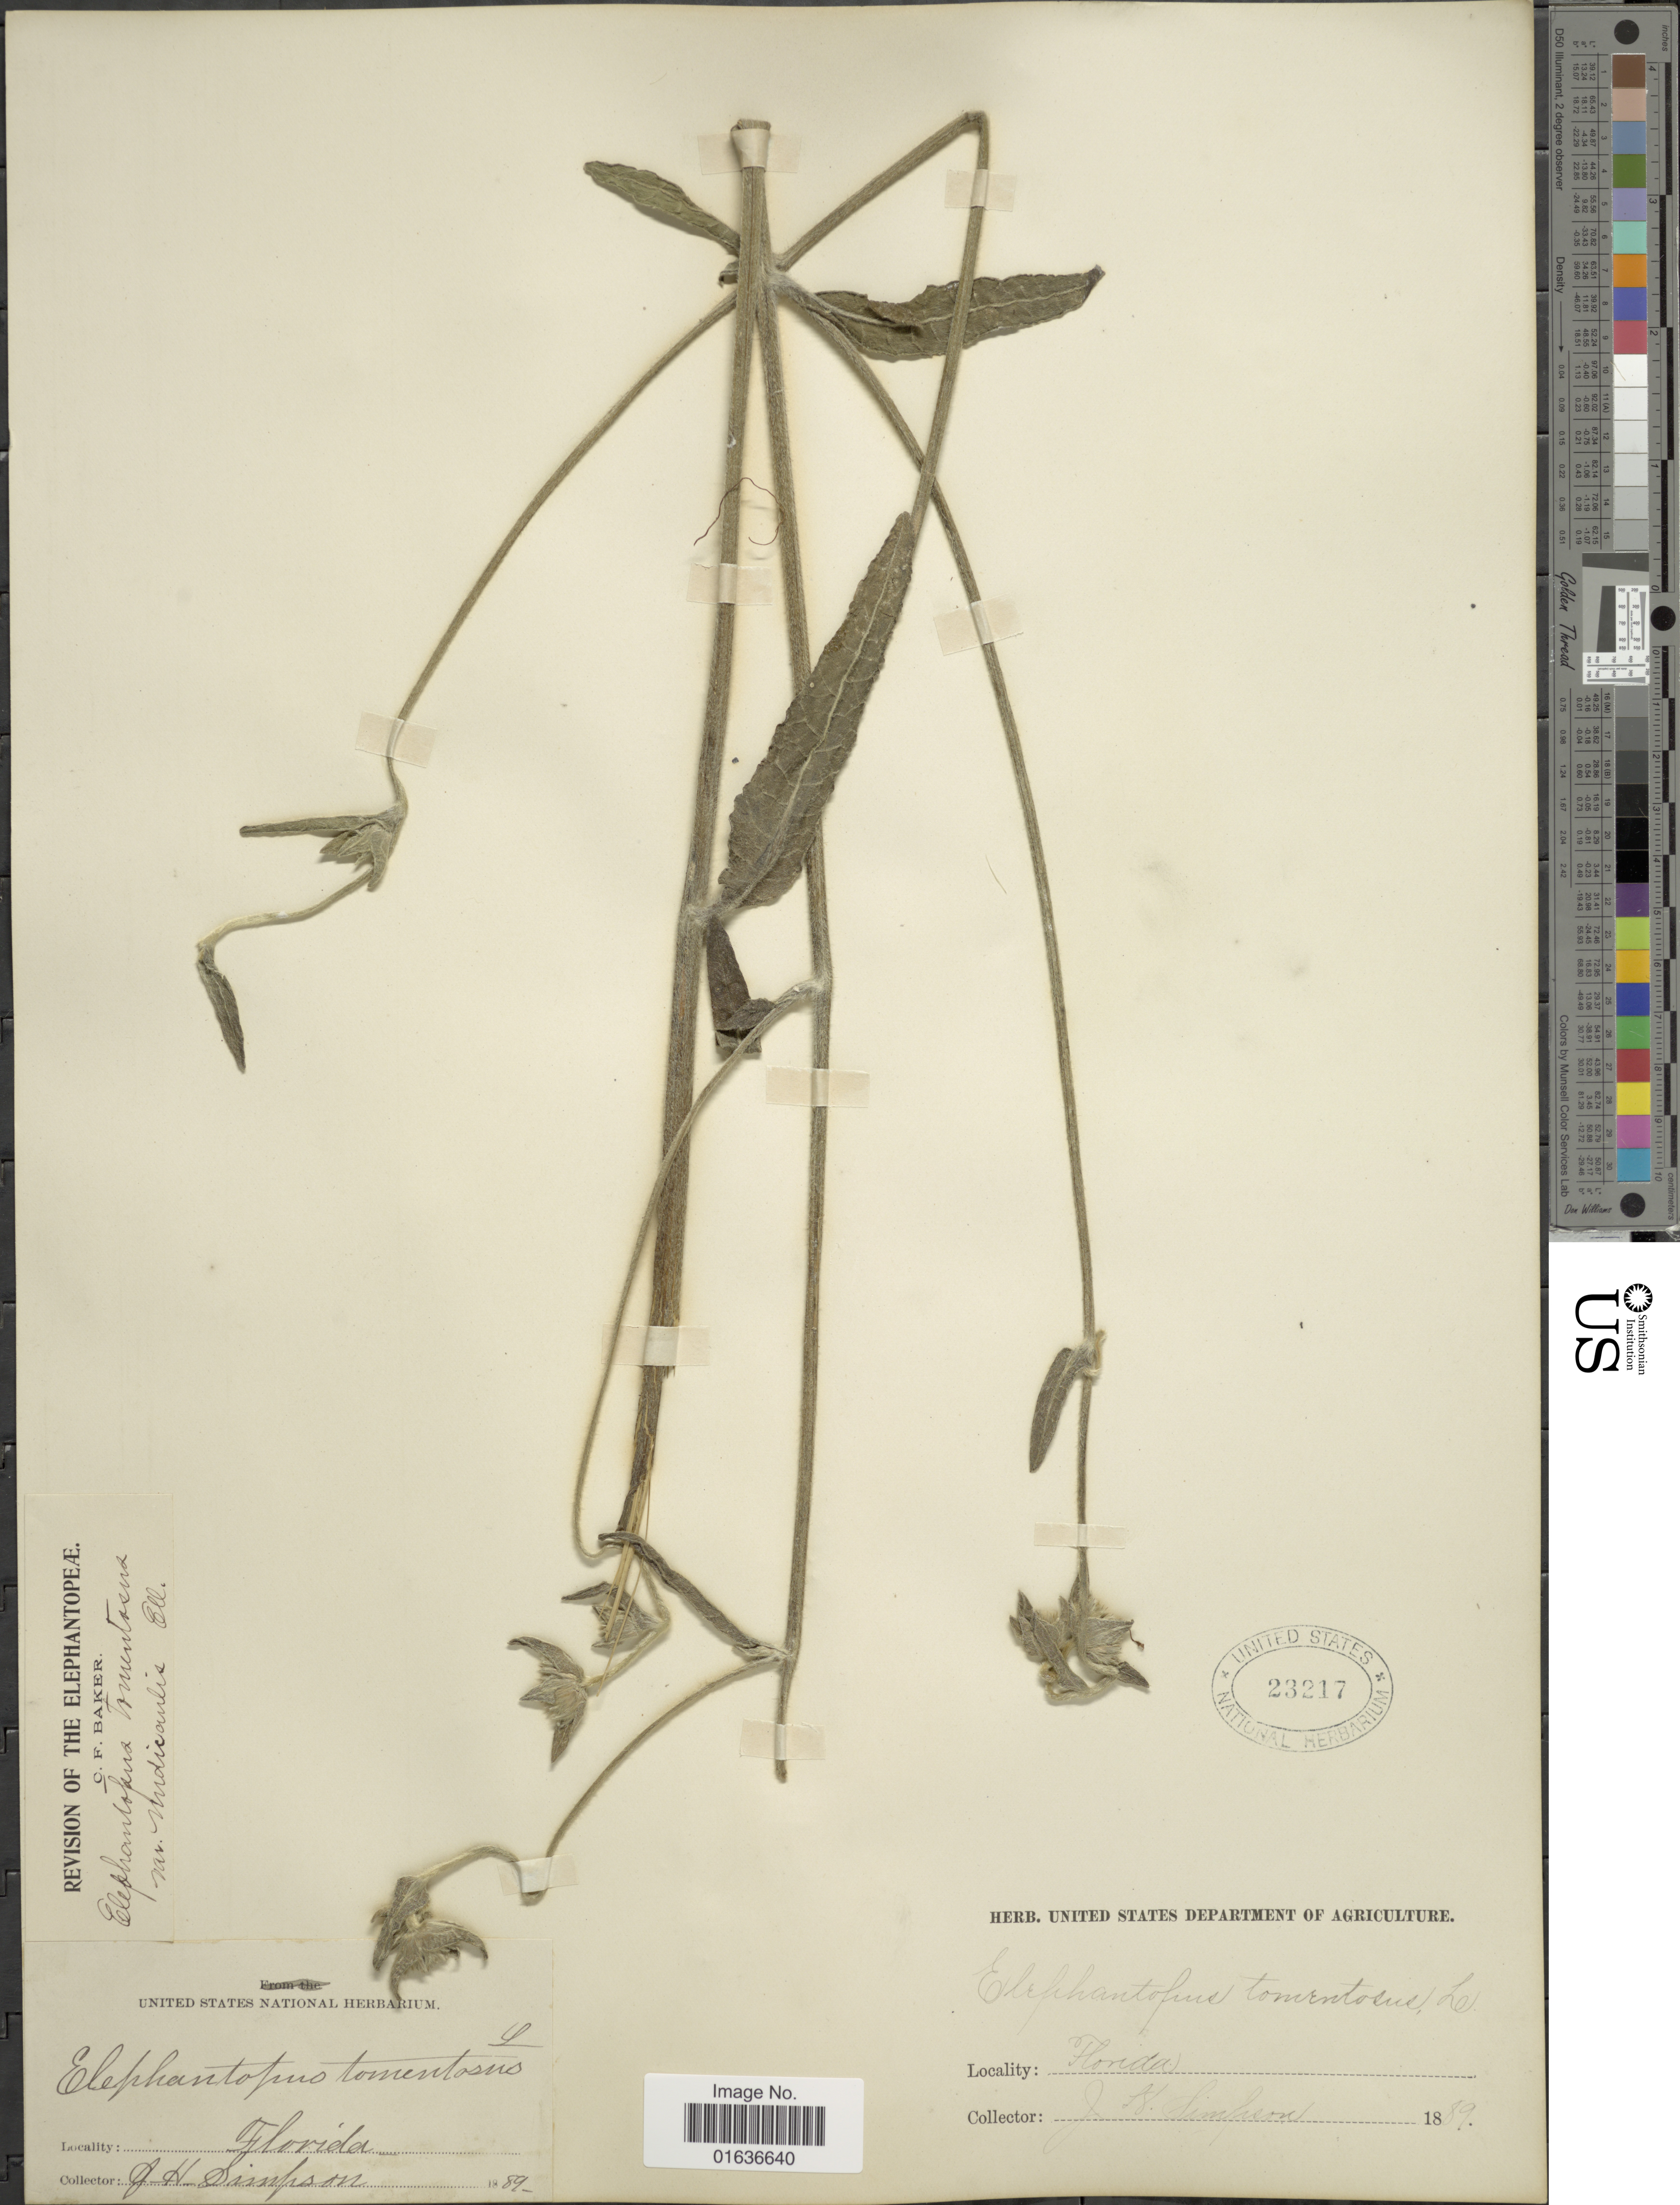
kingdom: Plantae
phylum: Tracheophyta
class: Magnoliopsida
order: Asterales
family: Asteraceae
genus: Elephantopus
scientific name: Elephantopus elatus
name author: Bertol.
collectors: J. H. Simpson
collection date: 1889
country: United States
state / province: Florida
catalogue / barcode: US 23217